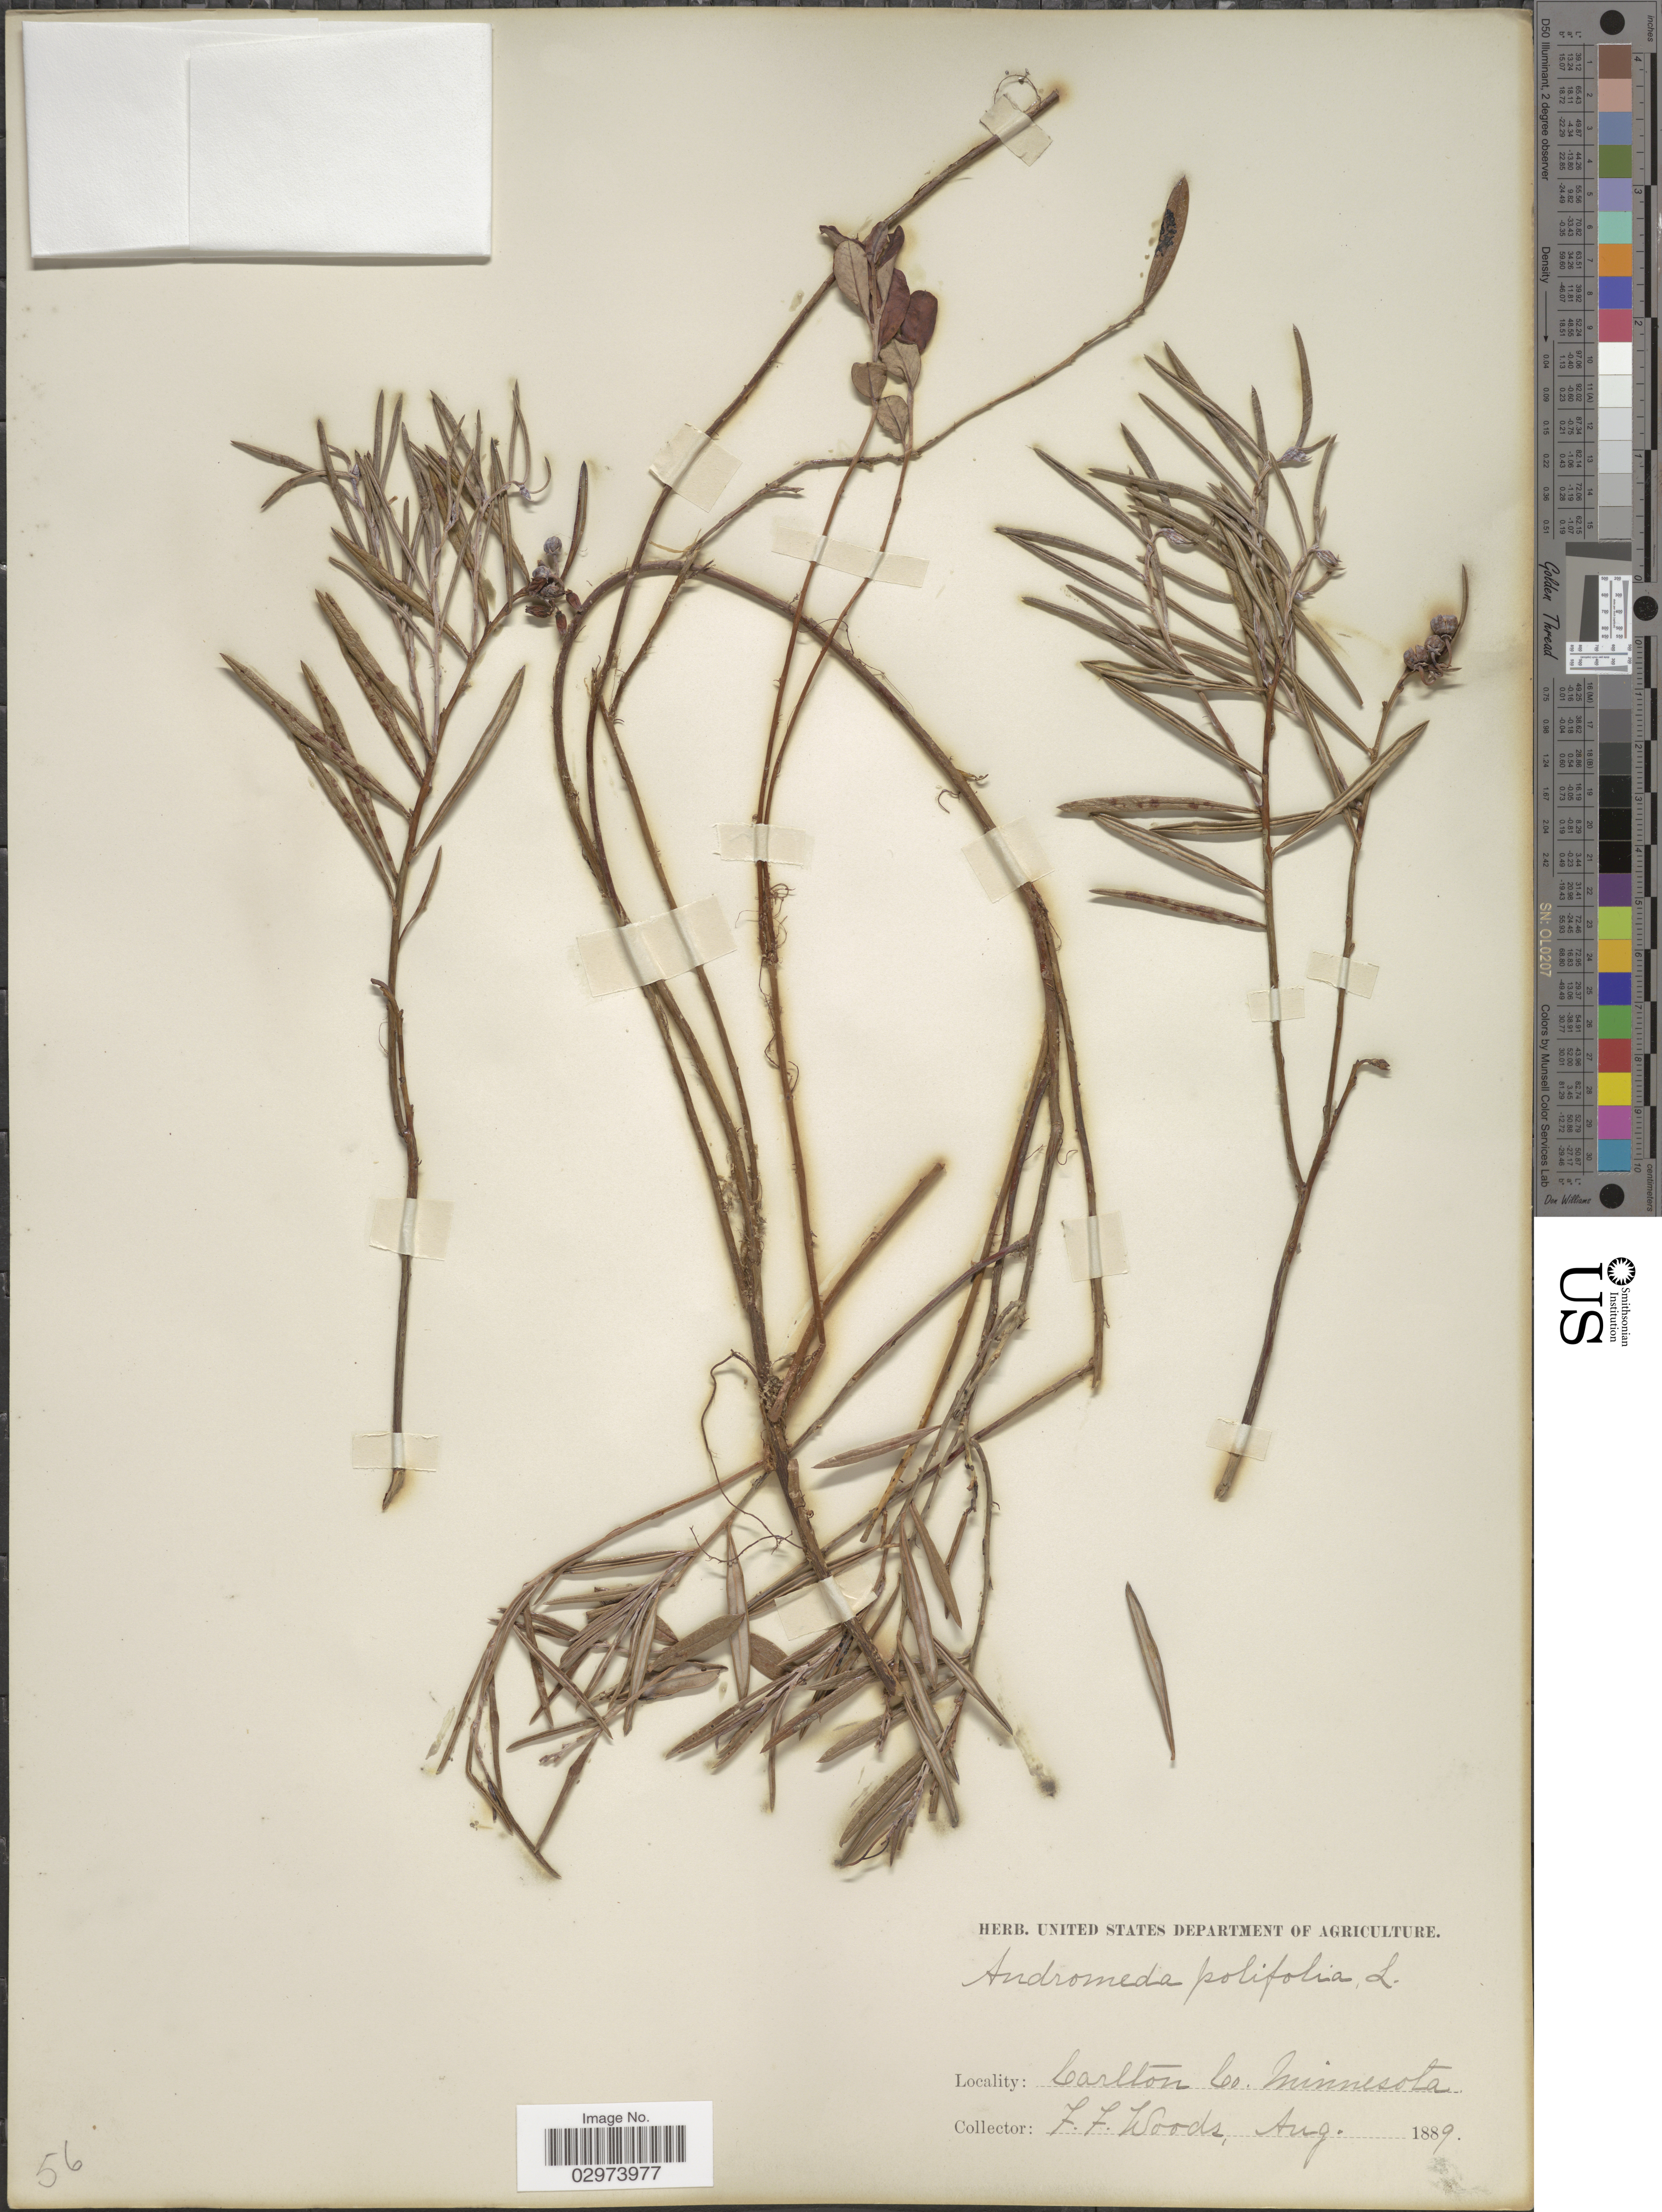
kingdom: Plantae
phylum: Tracheophyta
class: Magnoliopsida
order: Ericales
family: Ericaceae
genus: Andromeda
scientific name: Andromeda polifolia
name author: L.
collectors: F. Woods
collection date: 1889-08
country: United States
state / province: Minnesota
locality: Carlton Co.